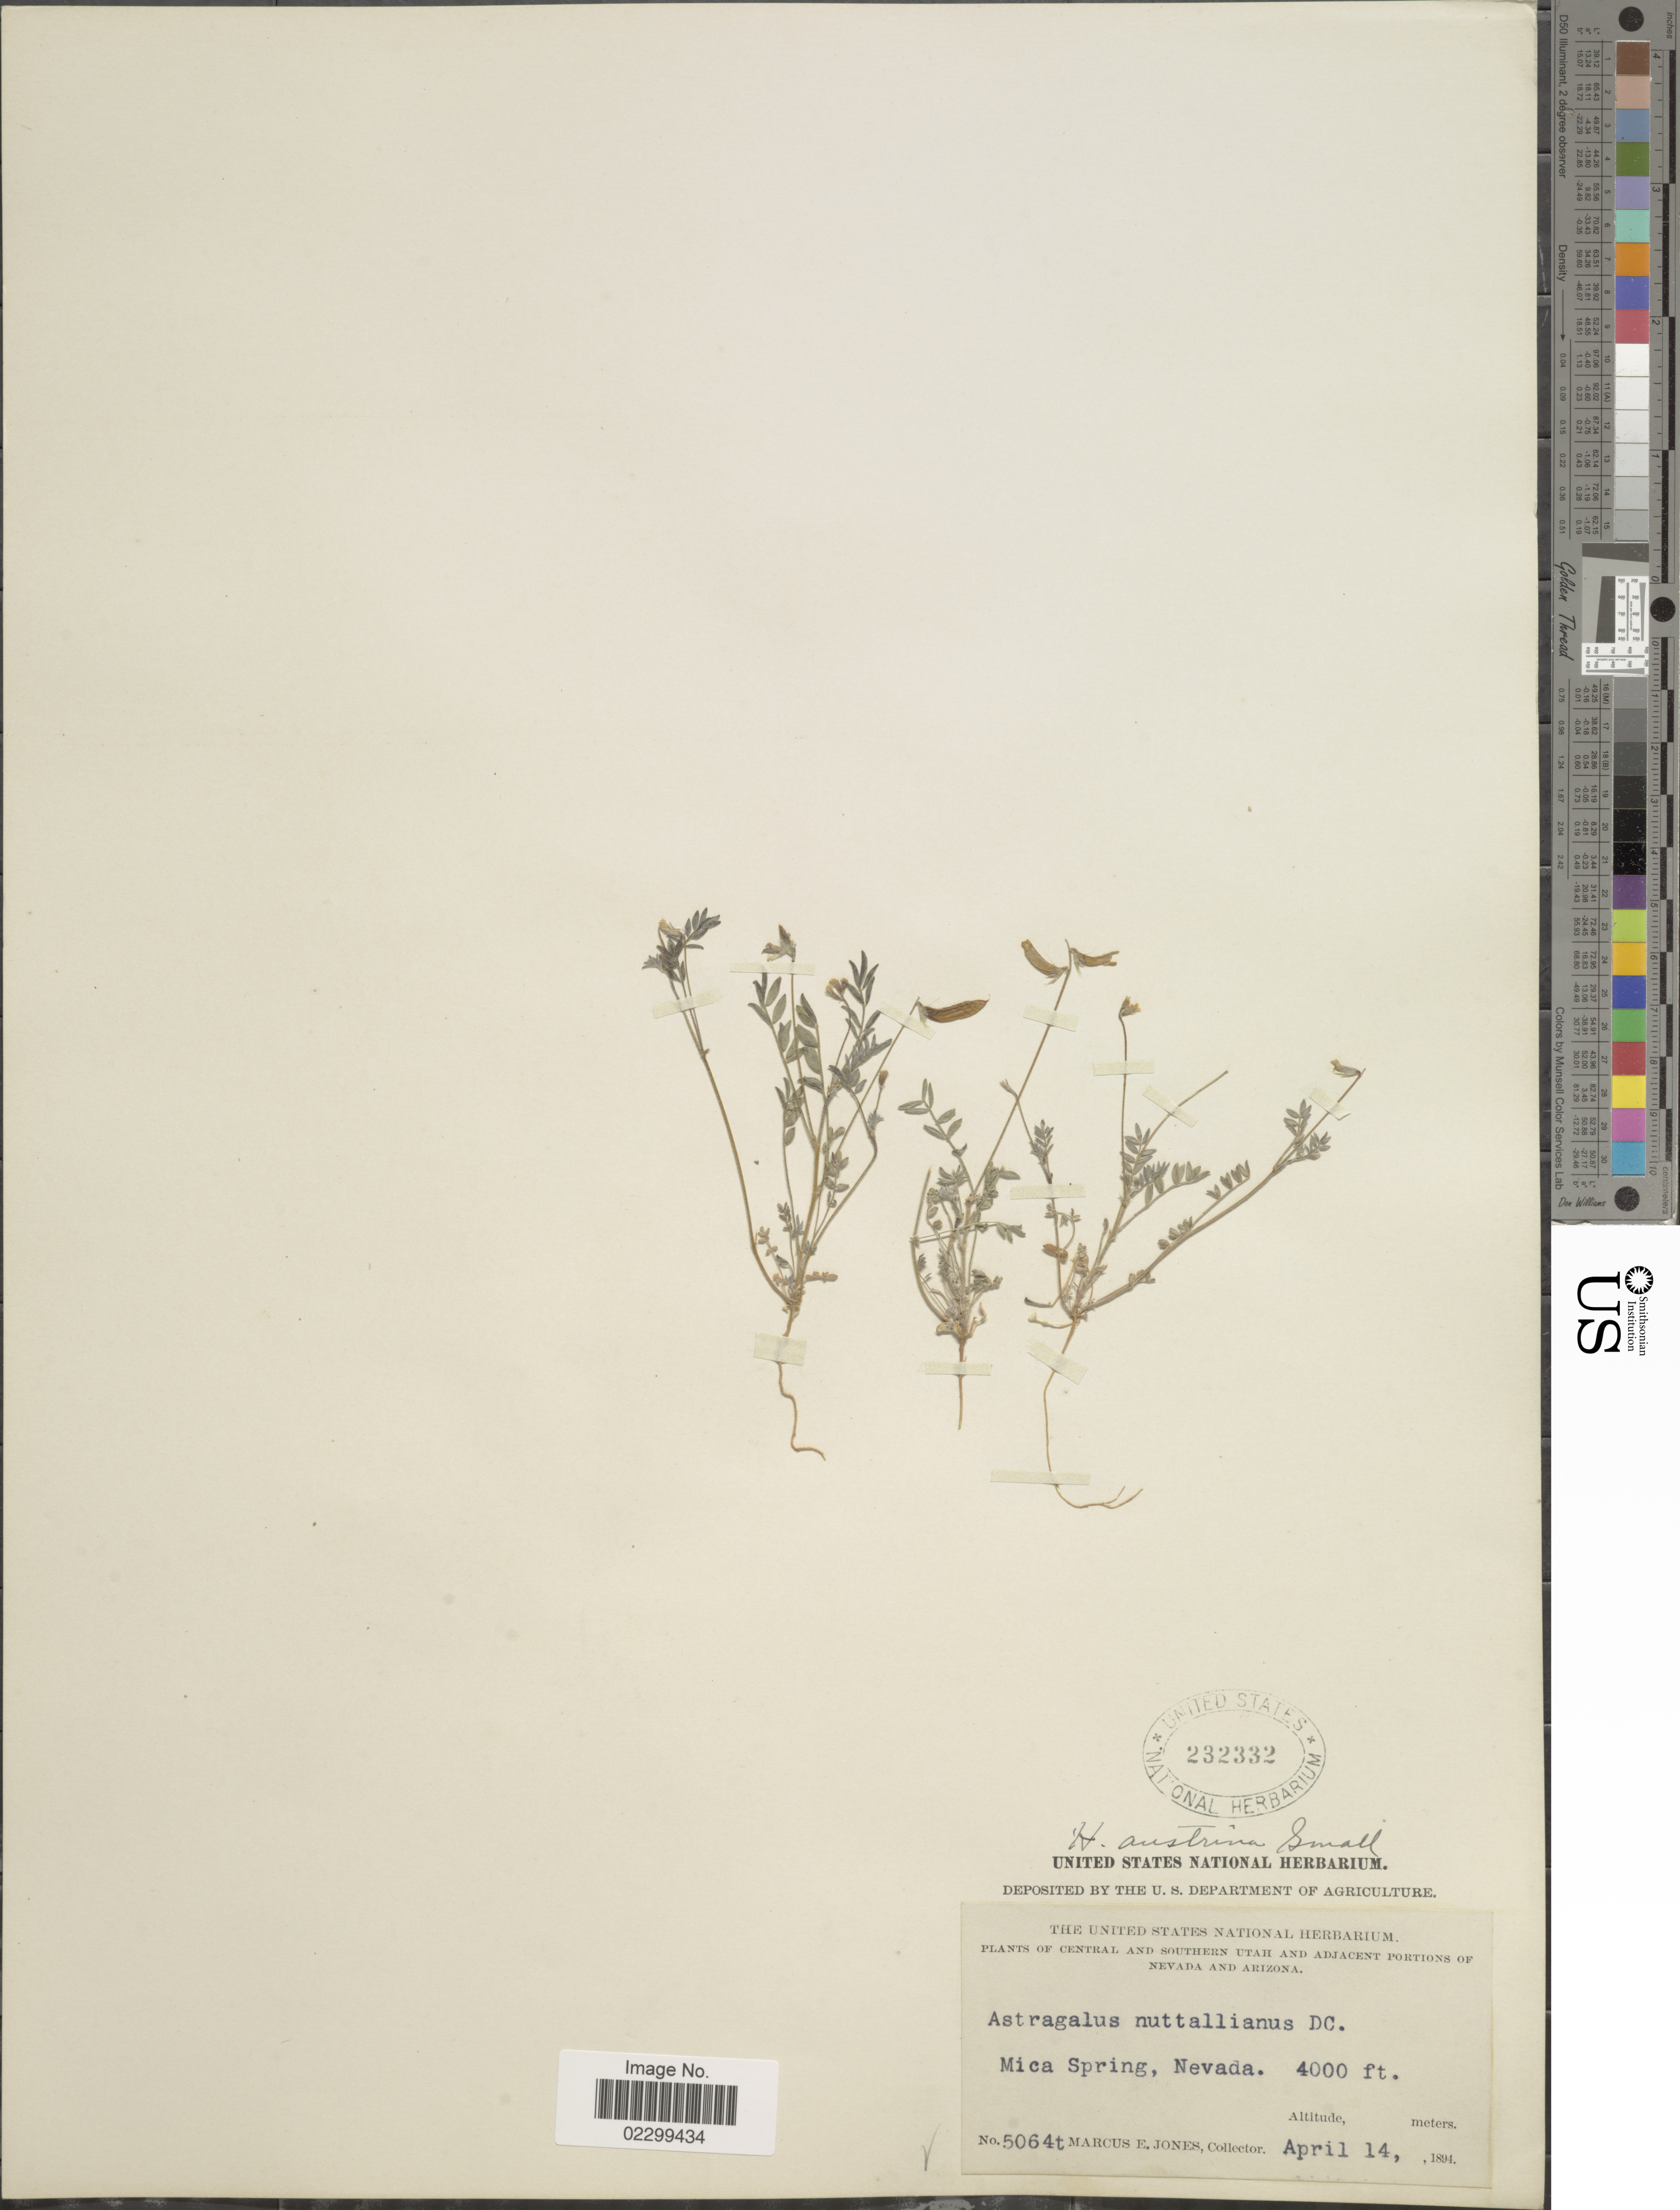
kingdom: Plantae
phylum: Tracheophyta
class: Magnoliopsida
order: Fabales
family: Fabaceae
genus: Astragalus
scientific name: Astragalus nuttallianus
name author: DC.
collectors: M. E. Jones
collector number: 5064t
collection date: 1894-04-14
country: United States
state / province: Nevada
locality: Central and southern Utah and Adjacent portions of Nevada and Arizona, Mica Spring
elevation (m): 1219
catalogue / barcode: US 232332